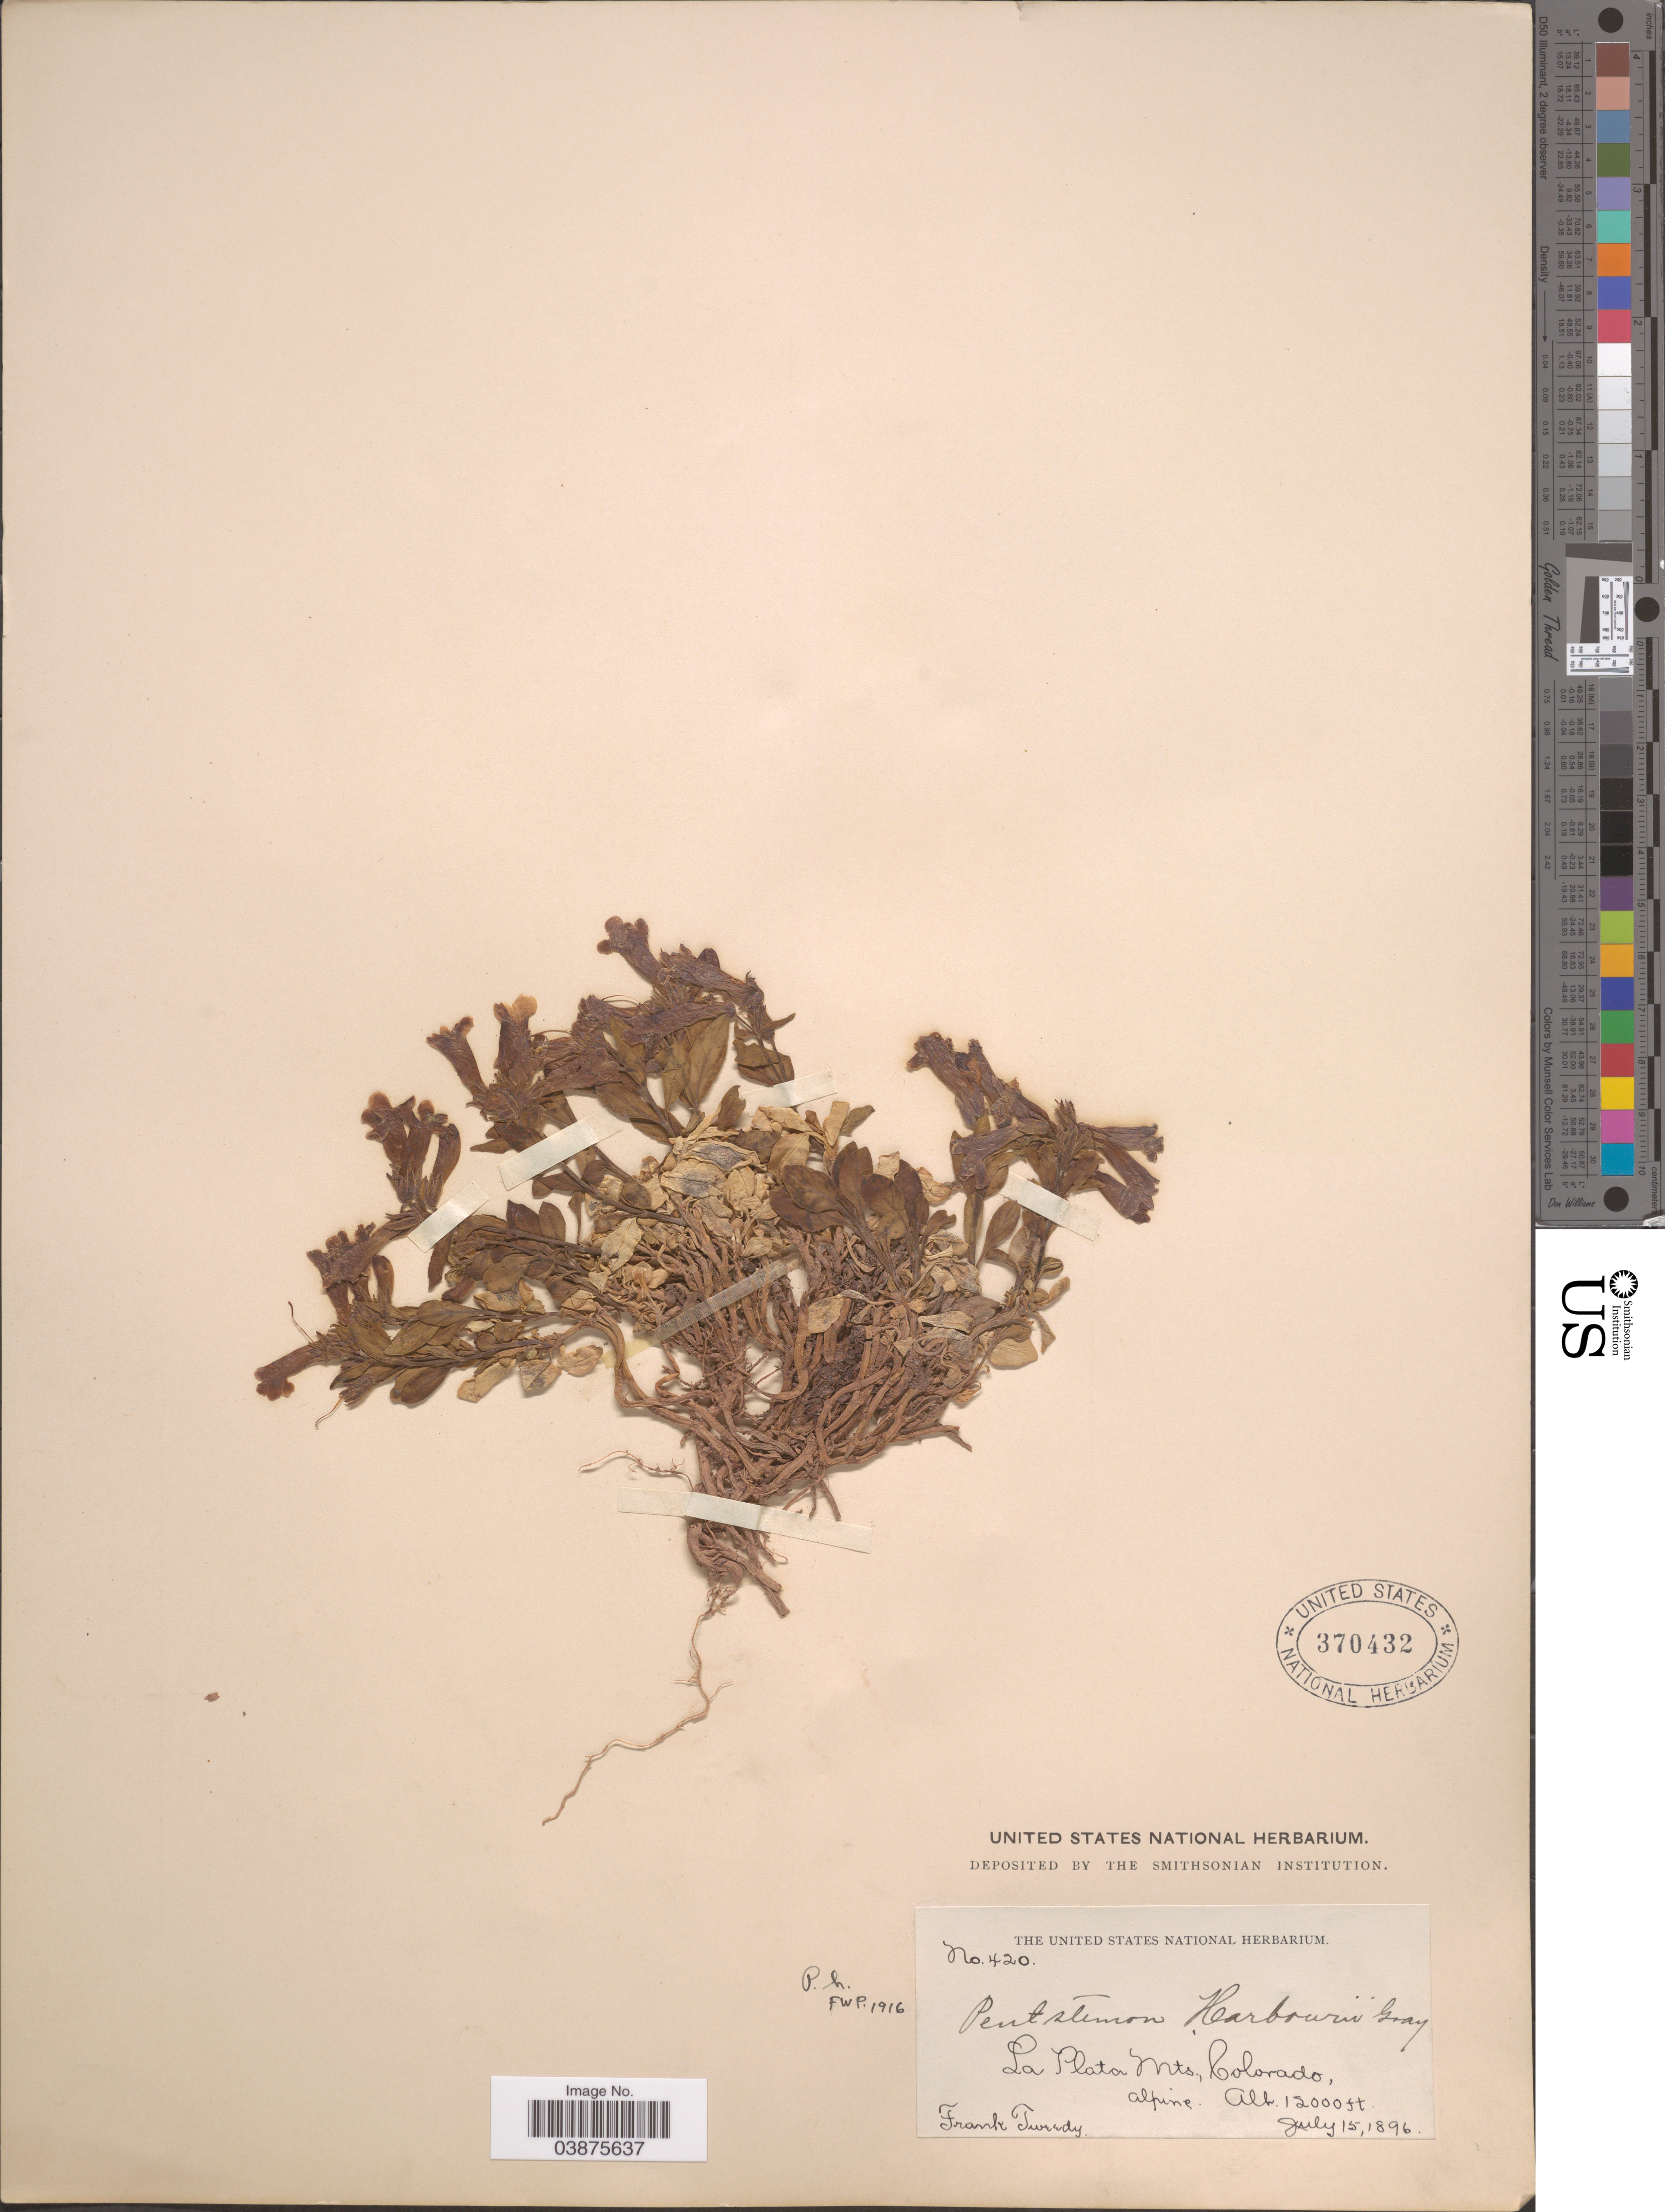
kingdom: Plantae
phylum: Tracheophyta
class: Magnoliopsida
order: Lamiales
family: Plantaginaceae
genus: Penstemon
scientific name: Penstemon harbourii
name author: A. Gray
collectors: F. Tweedy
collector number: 420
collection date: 1896-07-15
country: United States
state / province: Colorado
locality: La Plata Mts.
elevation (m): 3658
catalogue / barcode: US 370432